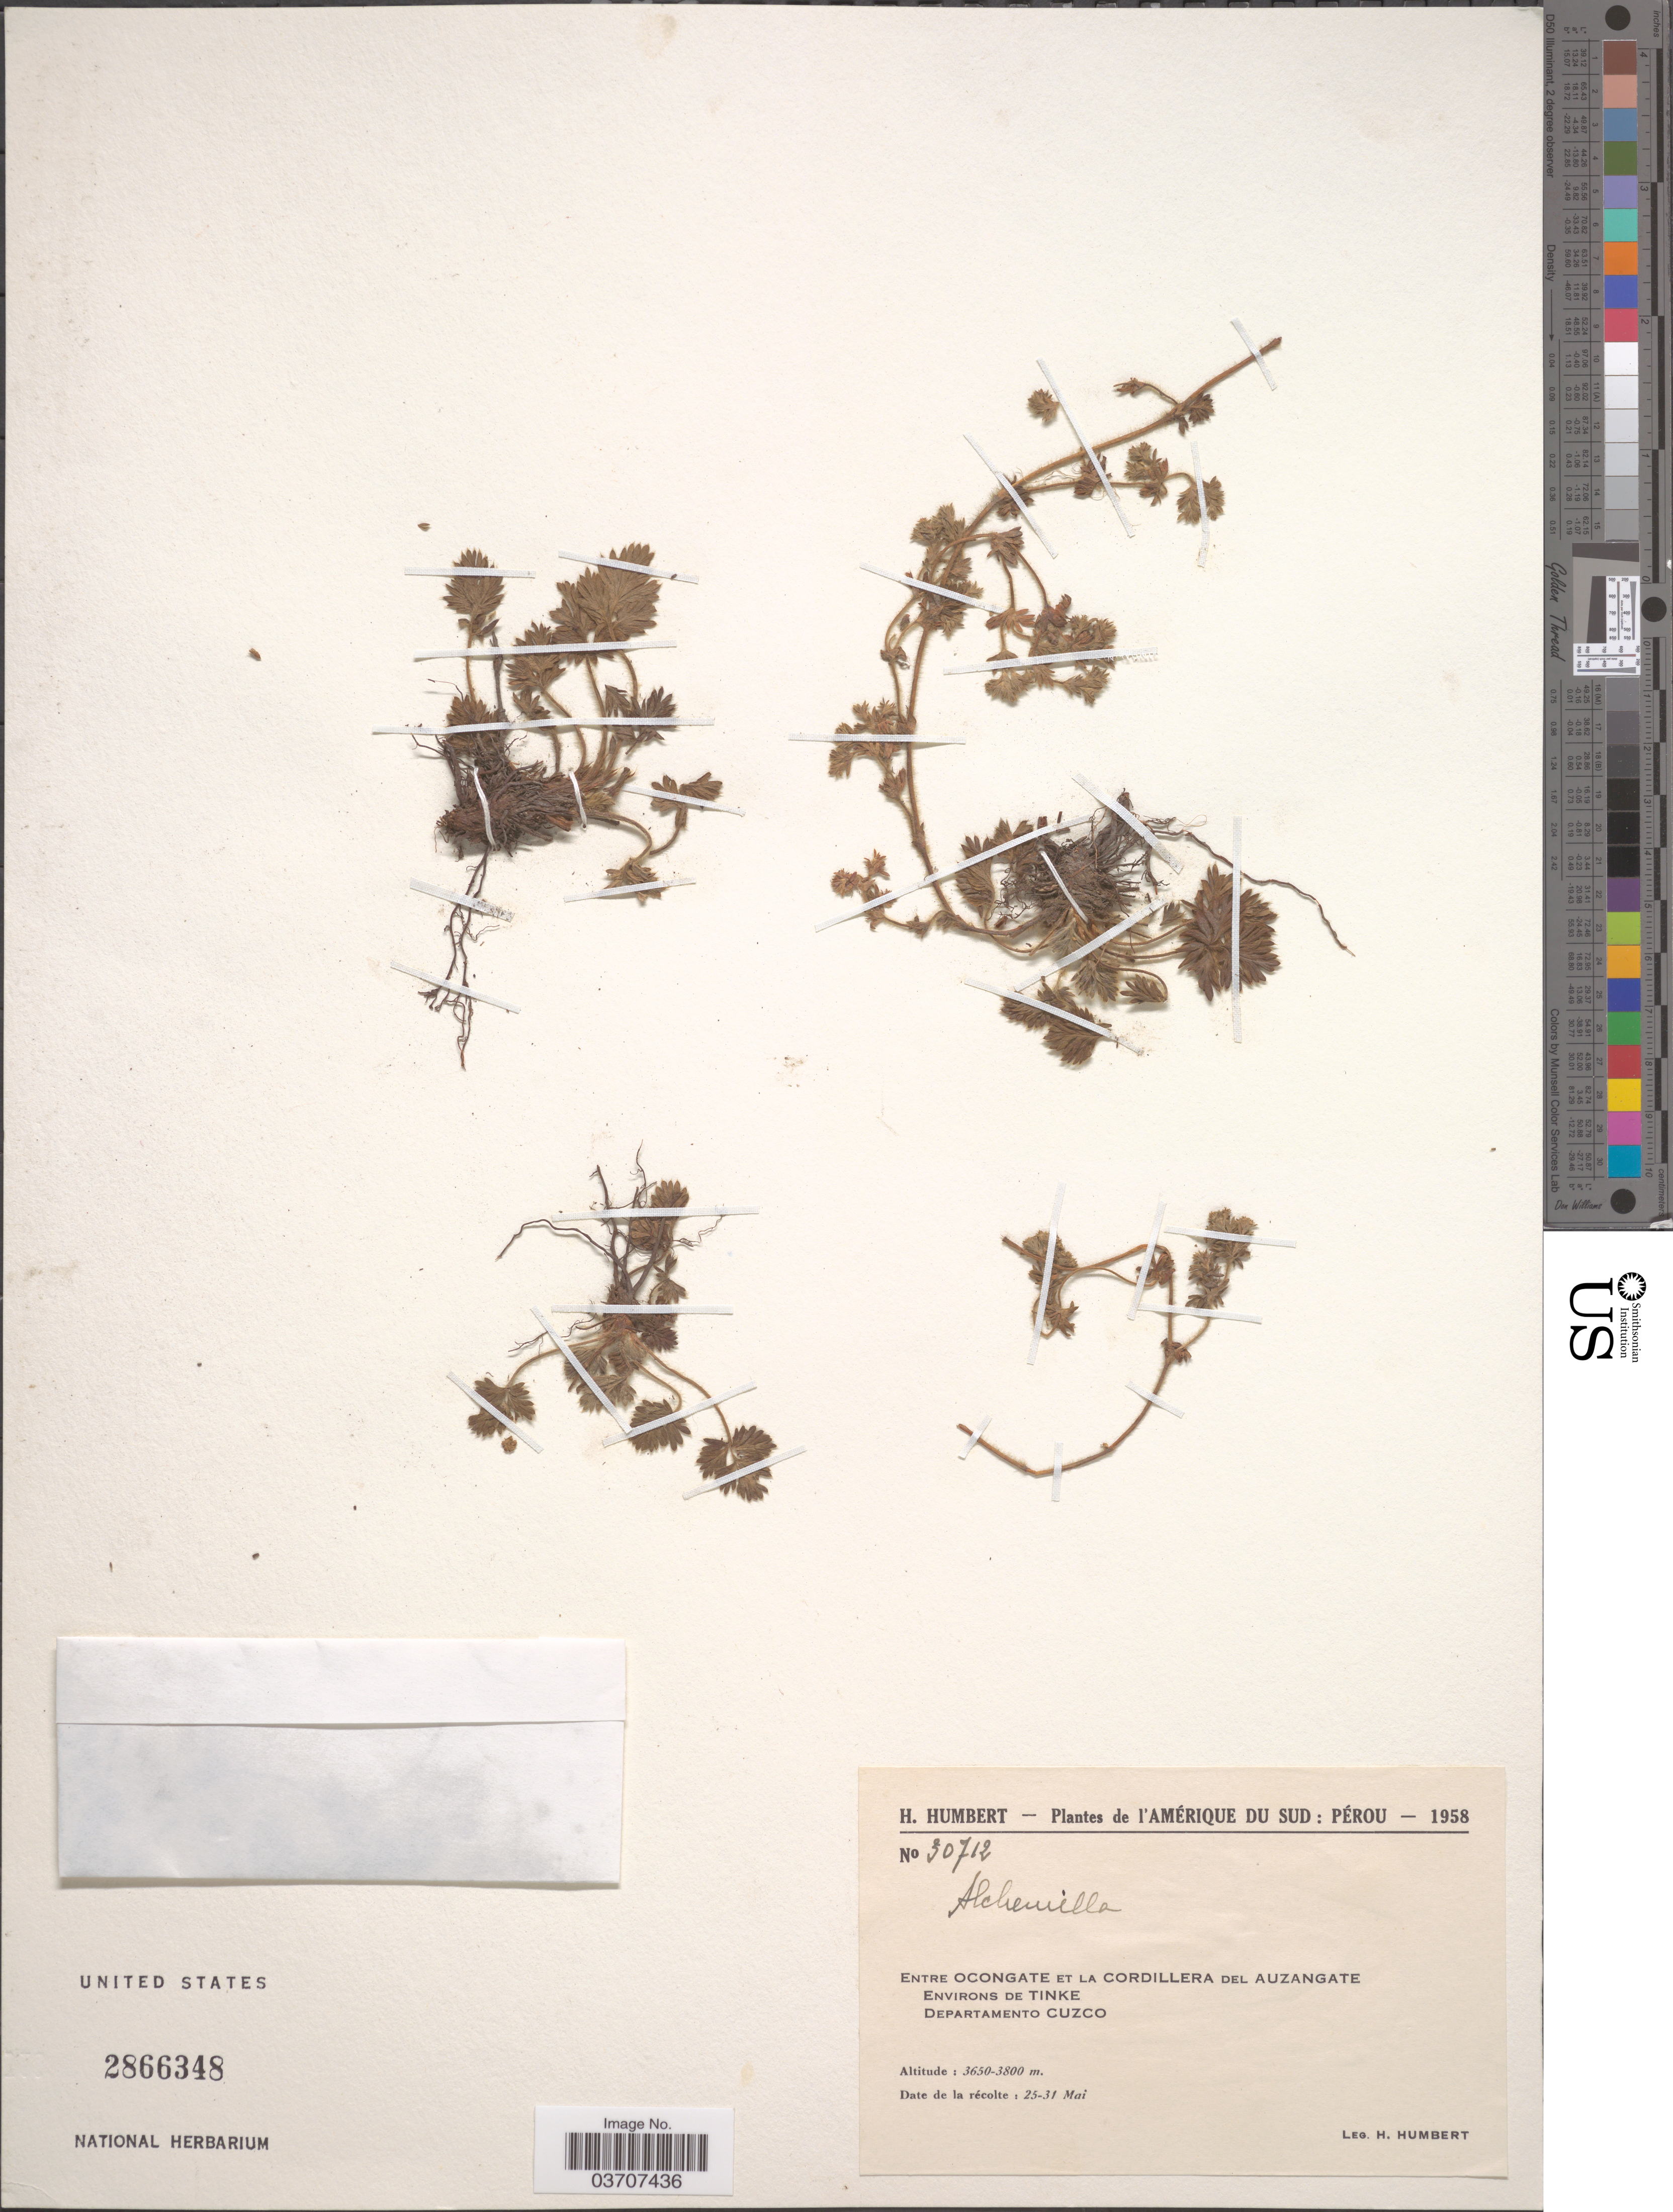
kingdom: Plantae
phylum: Tracheophyta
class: Magnoliopsida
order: Rosales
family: Rosaceae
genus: Lachemilla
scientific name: Lachemilla sp.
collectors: H. Humbert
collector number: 30712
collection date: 1958-05-25/1958-05-31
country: Peru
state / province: Cusco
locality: Amérique du Sud: Pérou. Entre Ocongate et la Cordillera del Auzangate. Environs de Tinke. Departamento Cuzco.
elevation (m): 3650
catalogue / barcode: US 2866348